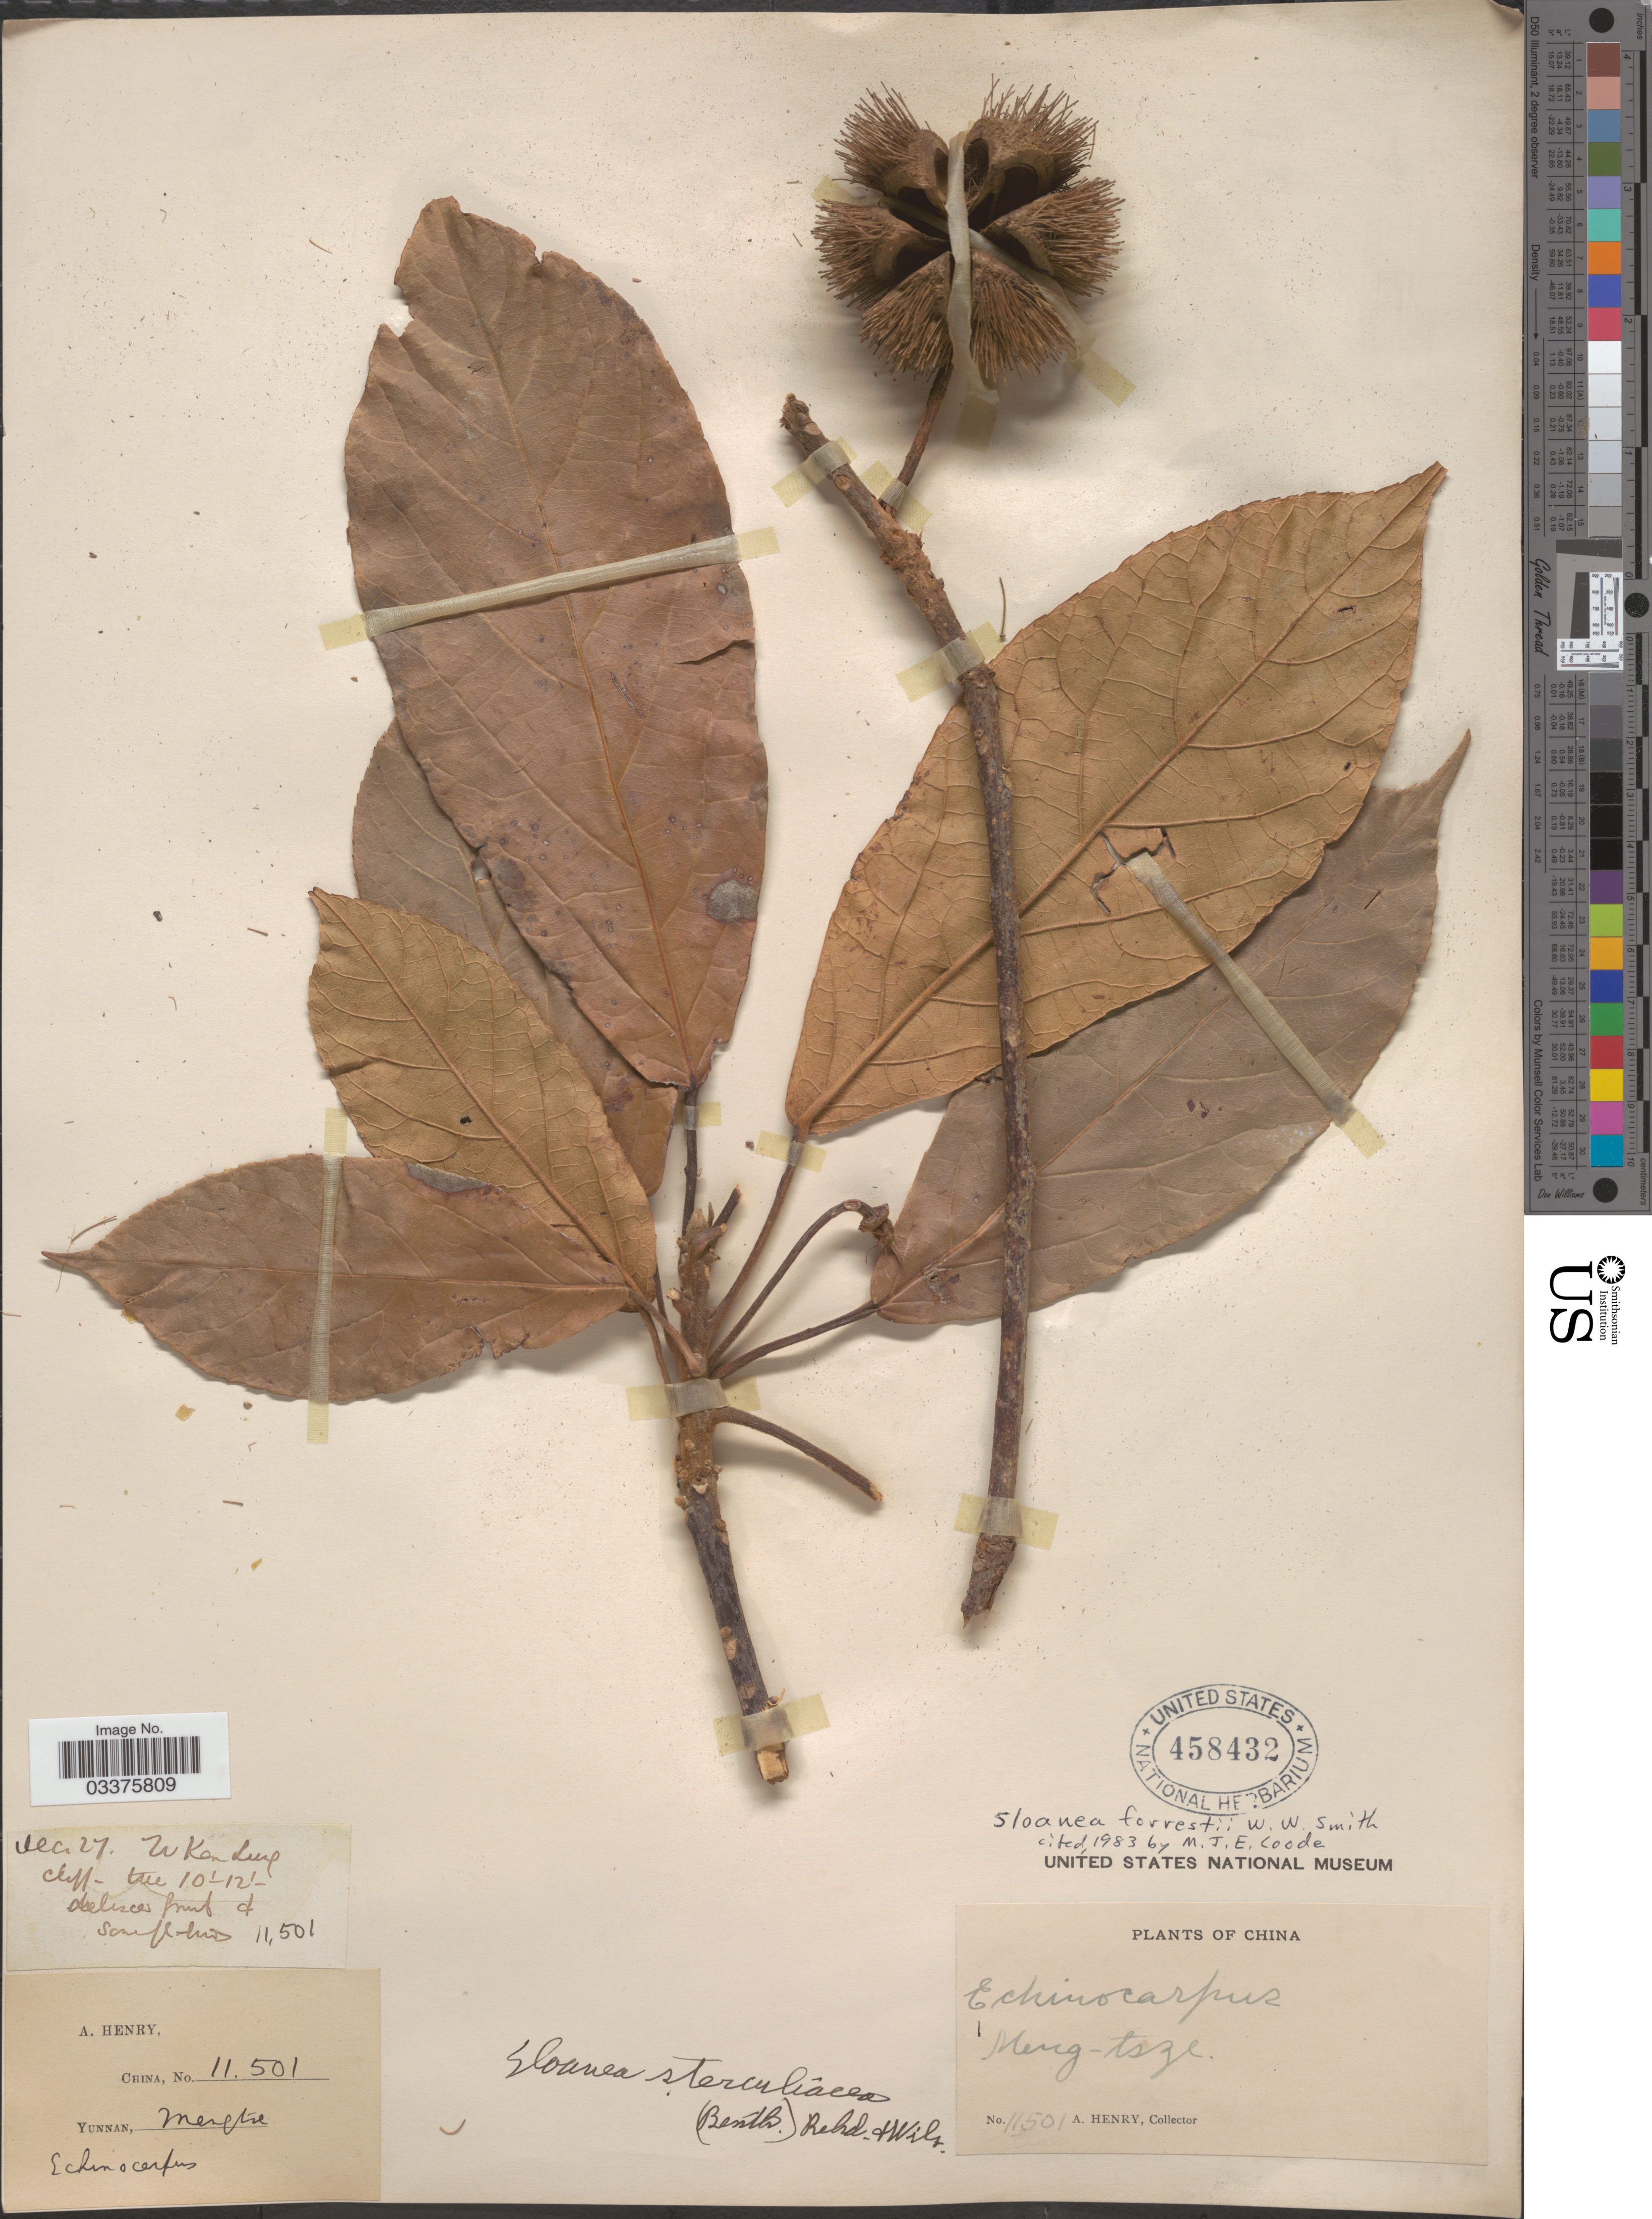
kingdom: Plantae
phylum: Tracheophyta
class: Magnoliopsida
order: Oxalidales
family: Elaeocarpaceae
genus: Sloanea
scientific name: Sloanea forrestii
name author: W.W. Sm.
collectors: A. Henry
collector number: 11501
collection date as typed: Transcribed d/m/y: /12/27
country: China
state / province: Yunnan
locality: Meng-tsze. Zi Kan Lung - cliff.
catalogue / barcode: US 458432